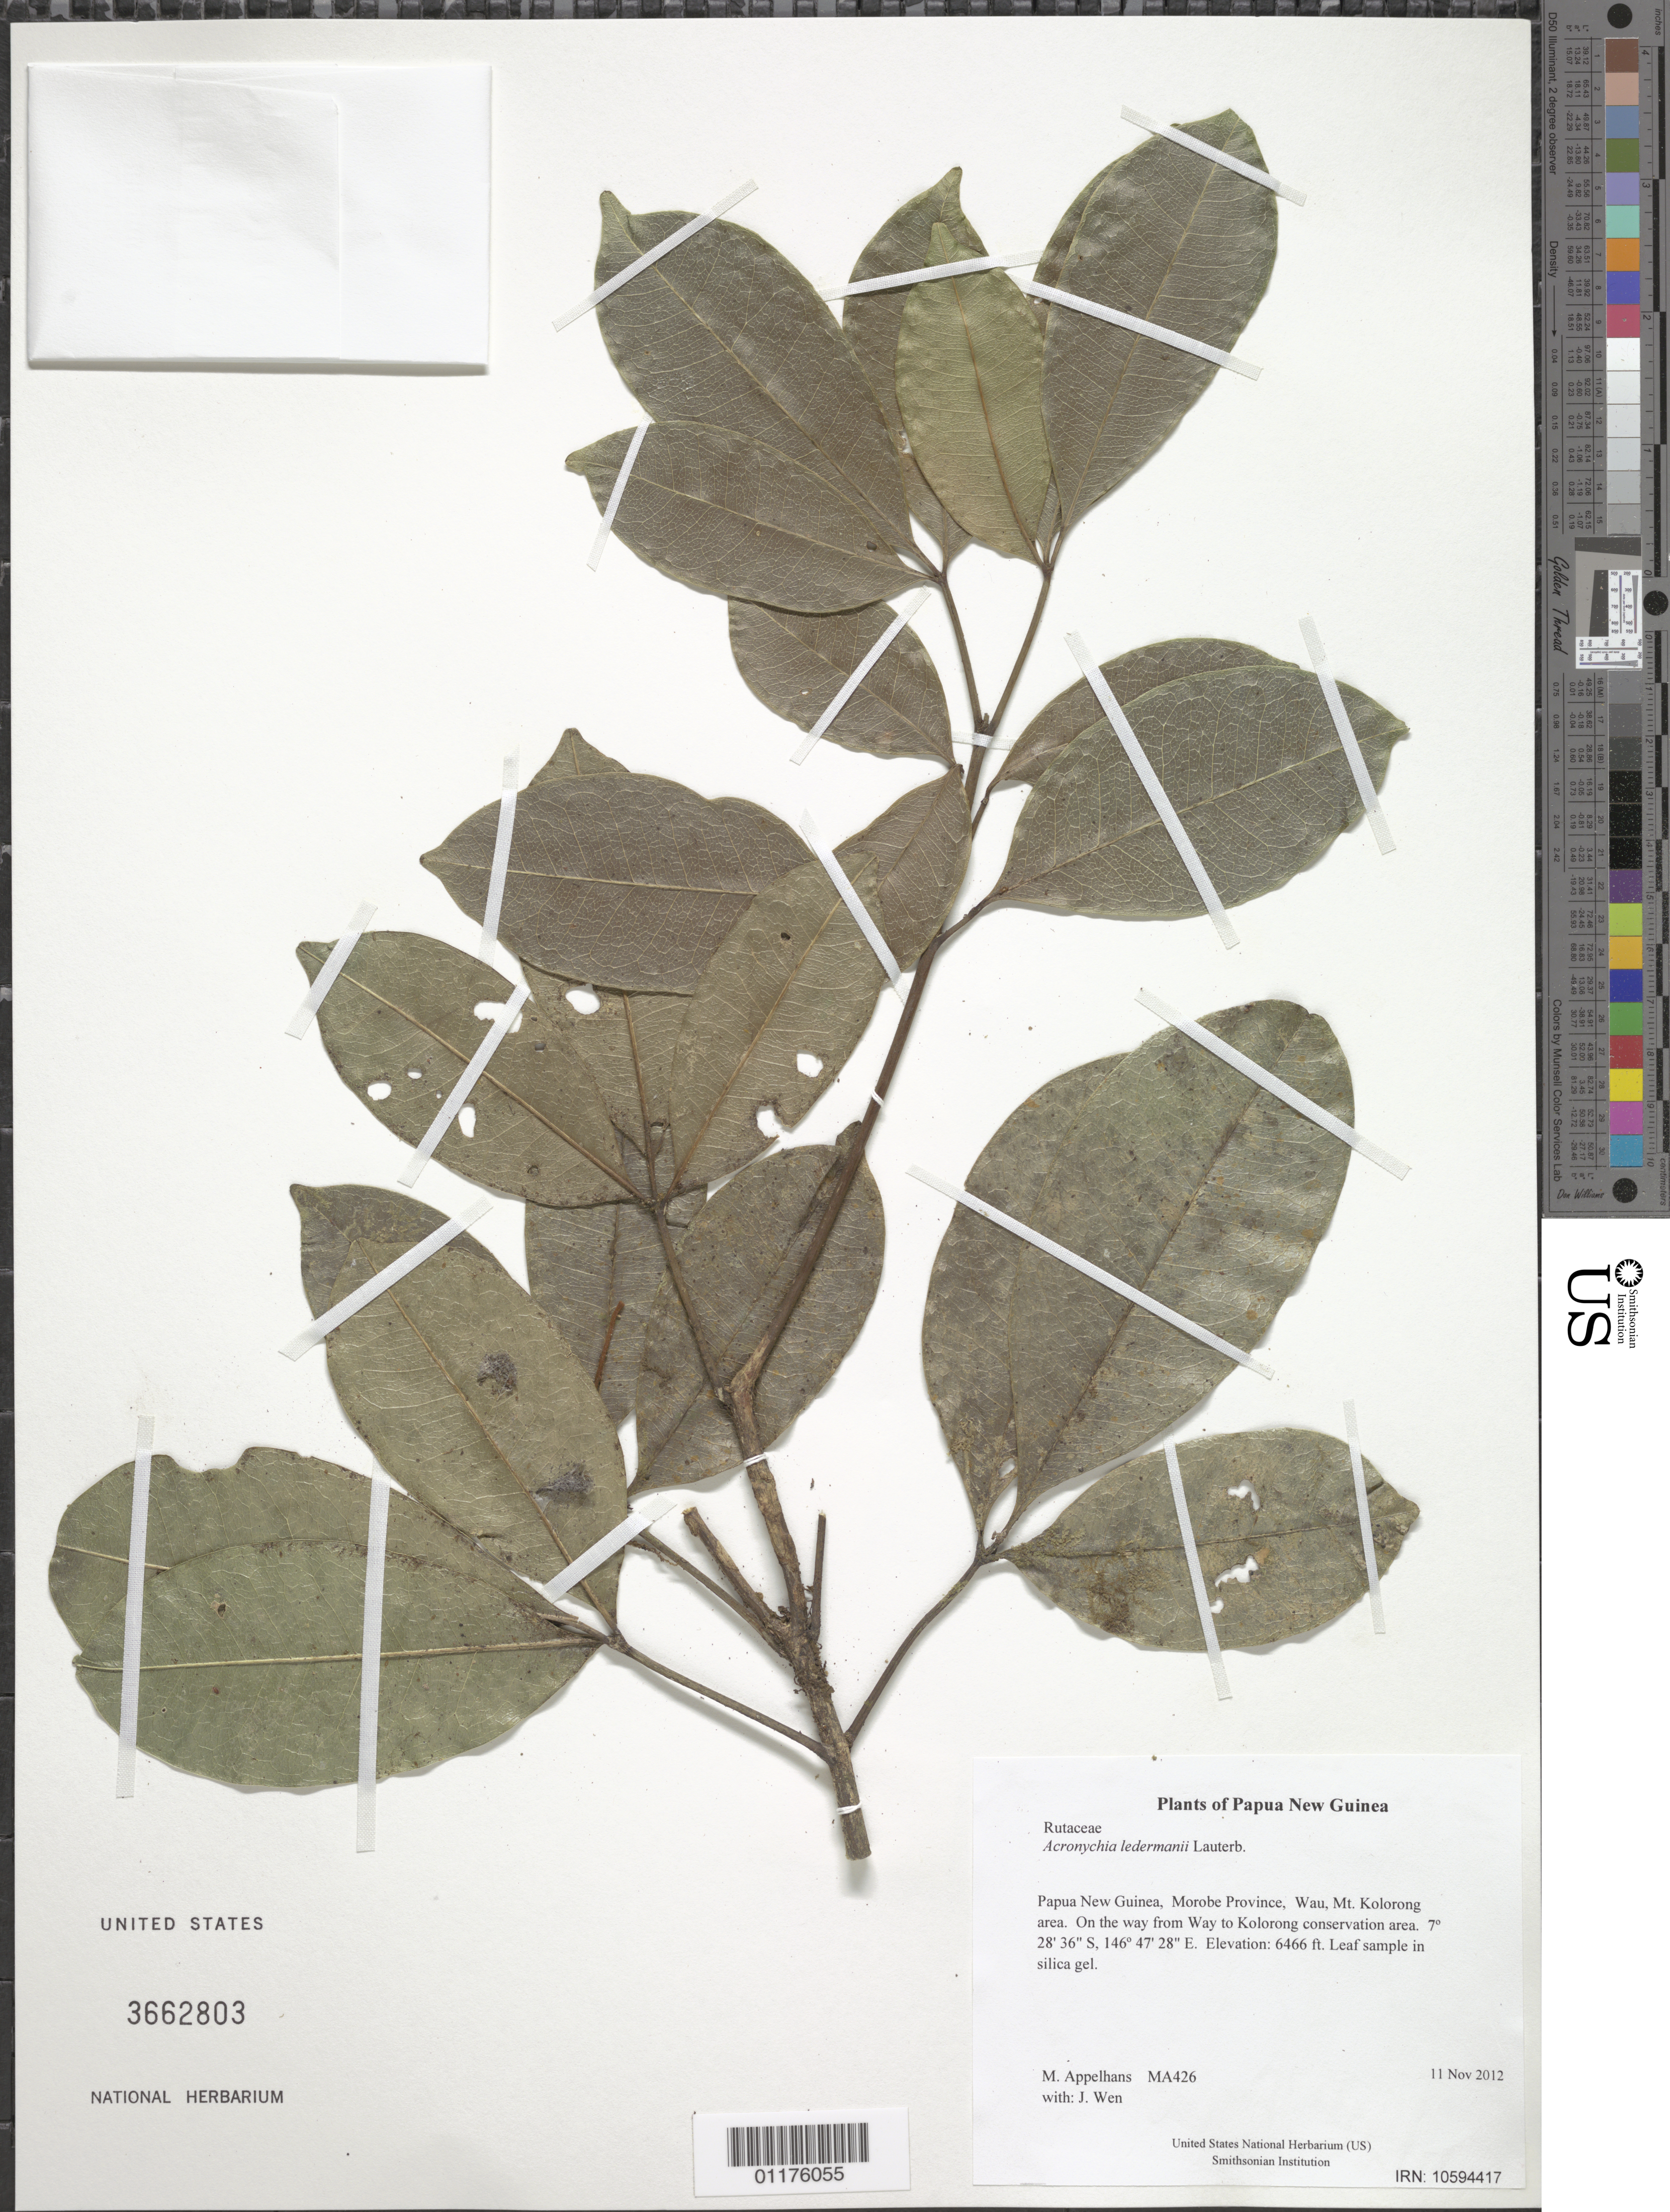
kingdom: Plantae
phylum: Tracheophyta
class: Magnoliopsida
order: Sapindales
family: Rutaceae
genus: Acronychia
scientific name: Acronychia ledermanii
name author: Lauterb.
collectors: J. Wen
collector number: MA426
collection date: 2012-11-11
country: Papua New Guinea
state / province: Morobe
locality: Wau, Mt. Kolorong area. On the way from Way to Kolorong conservation area.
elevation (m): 1971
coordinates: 7 28.600 S, 146 47.468 E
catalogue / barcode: US 3662803